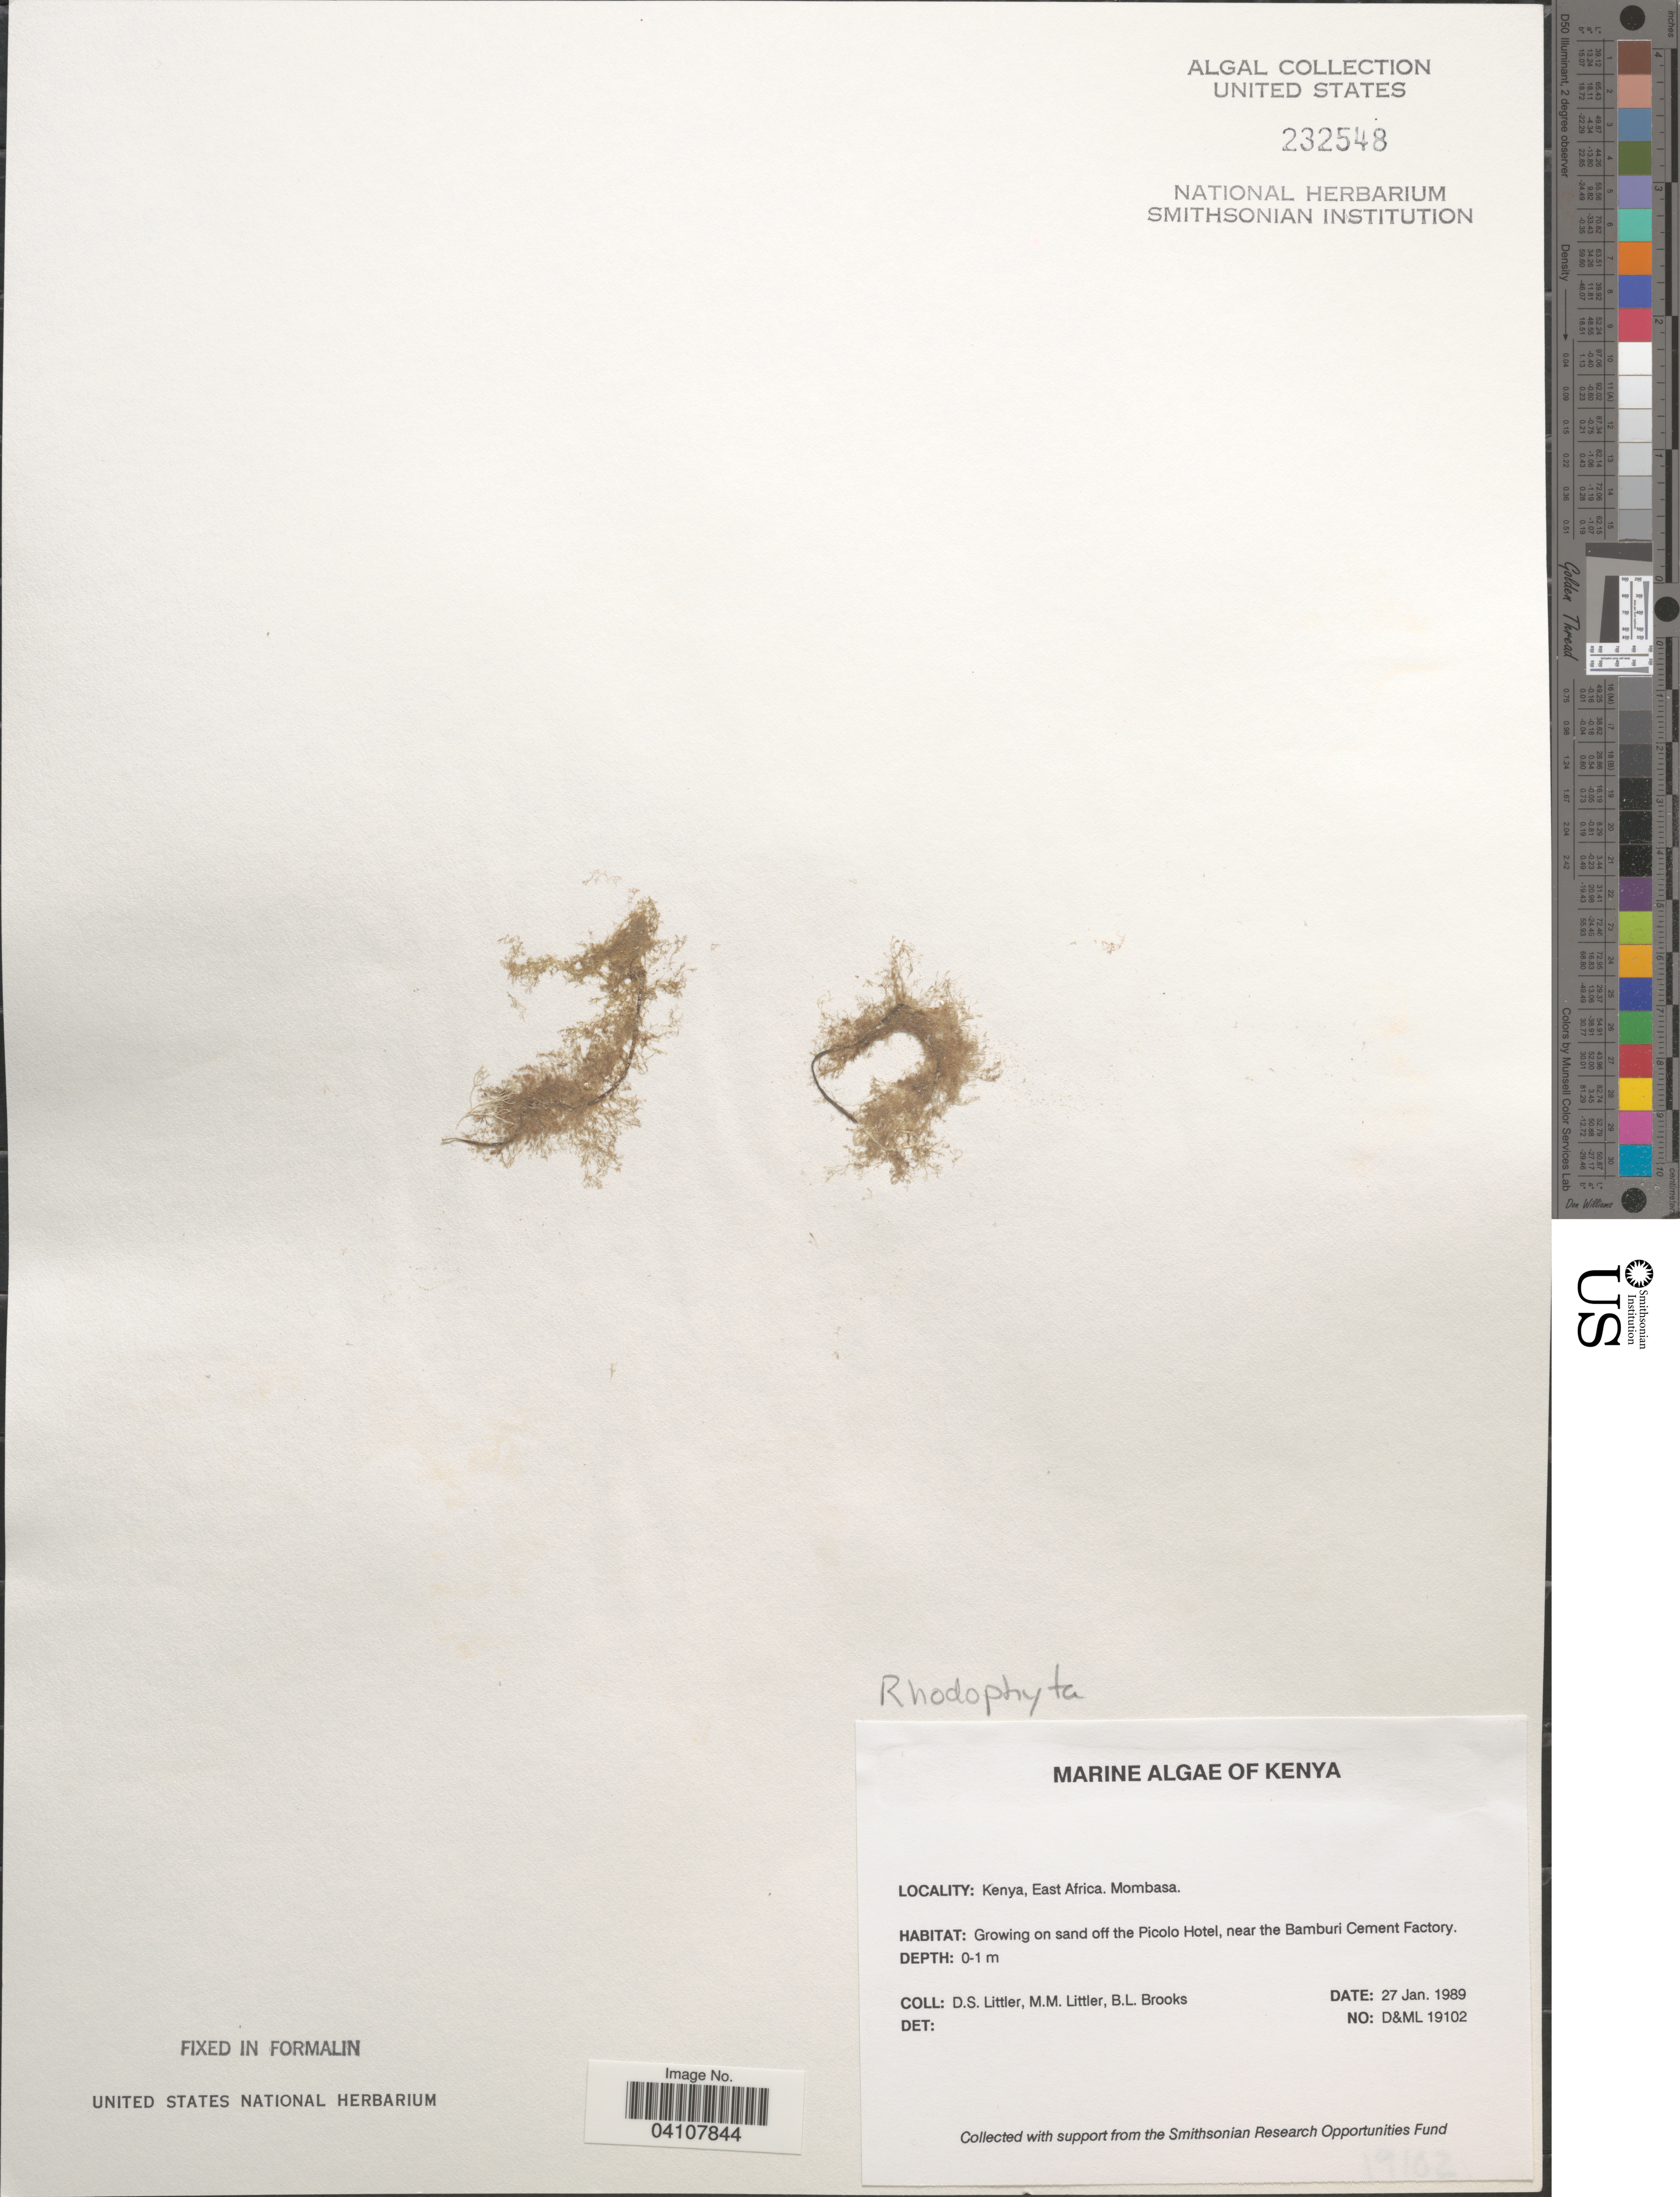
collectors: D. S. Littler & B. Brooks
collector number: D&ML19102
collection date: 1989-01-27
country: Kenya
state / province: Mombasa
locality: East Africa. On sand off the Picolo Hotel, near the Bamburi Cement Factory.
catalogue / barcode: US 232548